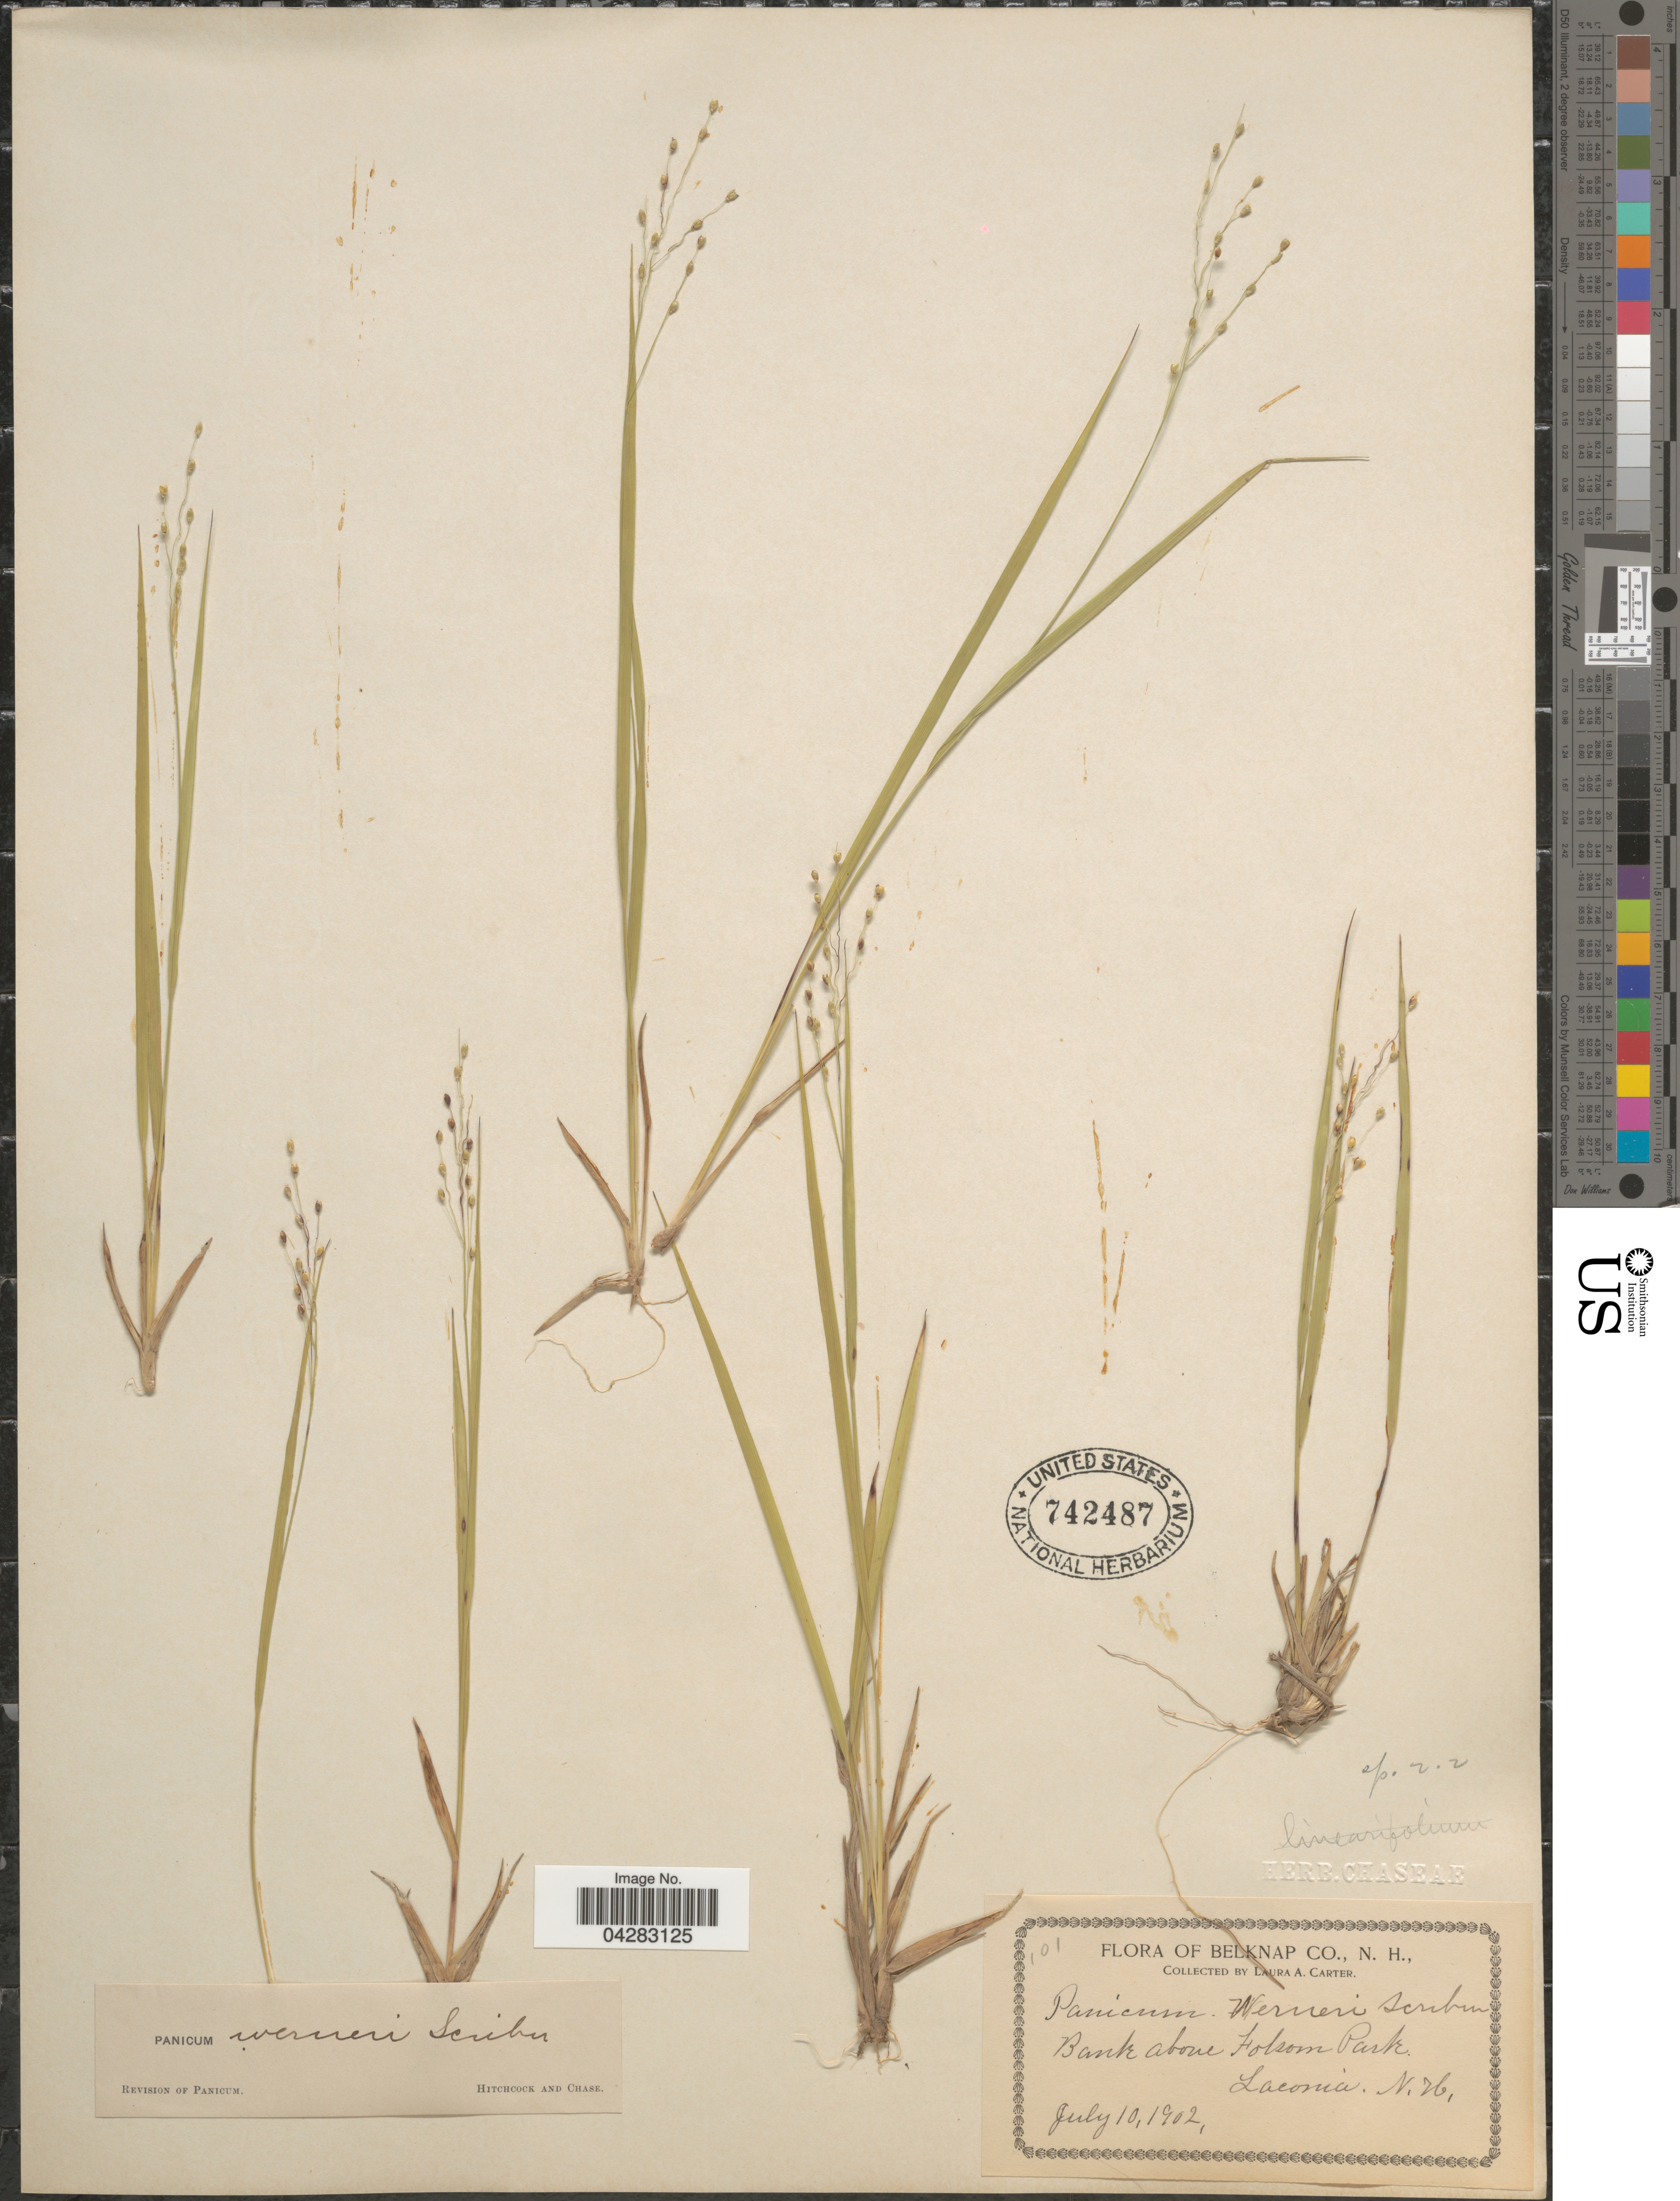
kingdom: Plantae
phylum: Tracheophyta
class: Liliopsida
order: Poales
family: Poaceae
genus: Dichanthelium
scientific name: Dichanthelium linearifolium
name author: (Scribn.) Gould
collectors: L. Carter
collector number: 101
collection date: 1902-07-10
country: United States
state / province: New Hampshire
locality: Belknap Co. Bank above Folsom Park. Laconia.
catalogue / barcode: US 742487